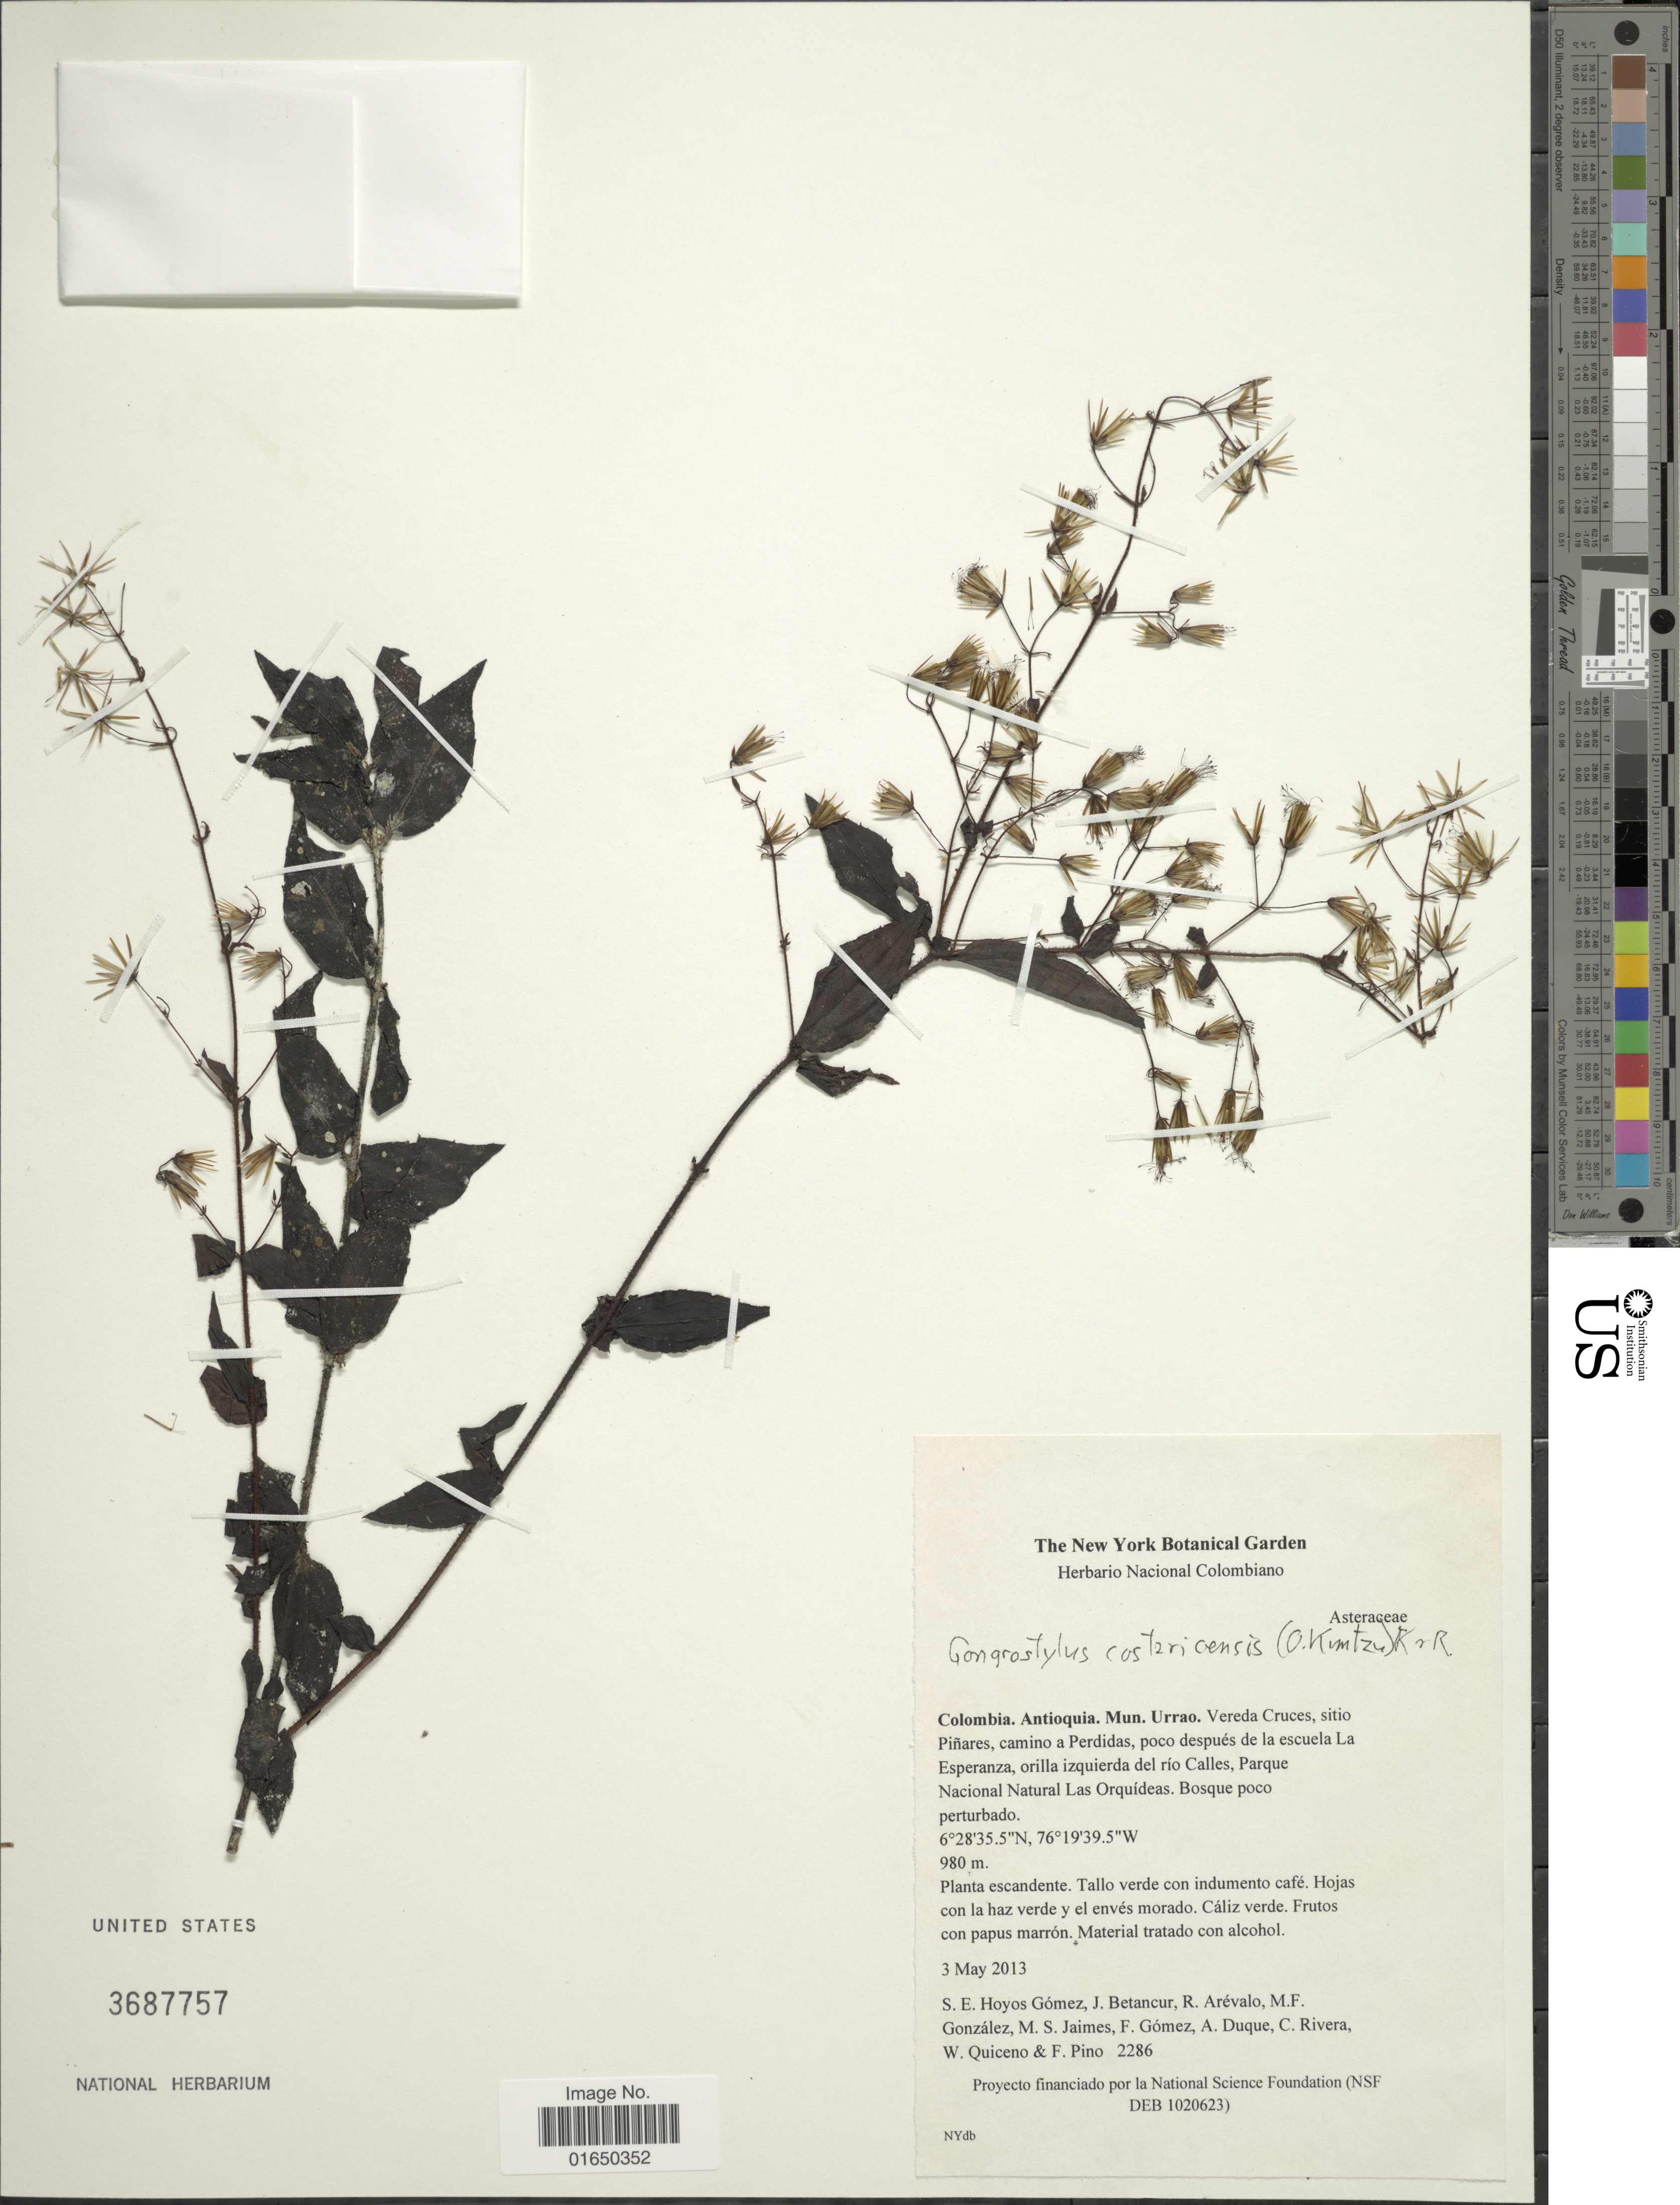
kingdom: Plantae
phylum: Tracheophyta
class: Magnoliopsida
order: Asterales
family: Asteraceae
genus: Gongrostylus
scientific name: Gongrostylus costaricensis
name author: (Kuntze) R.M. King & H. Rob.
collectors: S. E. Hoyos, J. Betancur, R. Arevalo, C. Rivera & et al.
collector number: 2286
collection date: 2013-05-03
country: Colombia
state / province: Antioquia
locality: Mun. Urrao, Vereda Cruces, sitio Piñares, camino a Perdidas, poco despues de la escuela La Esperanza, orilla izquierda del rio Calles, Parque Nacional Natural Las Orquideas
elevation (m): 980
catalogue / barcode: US 3687757